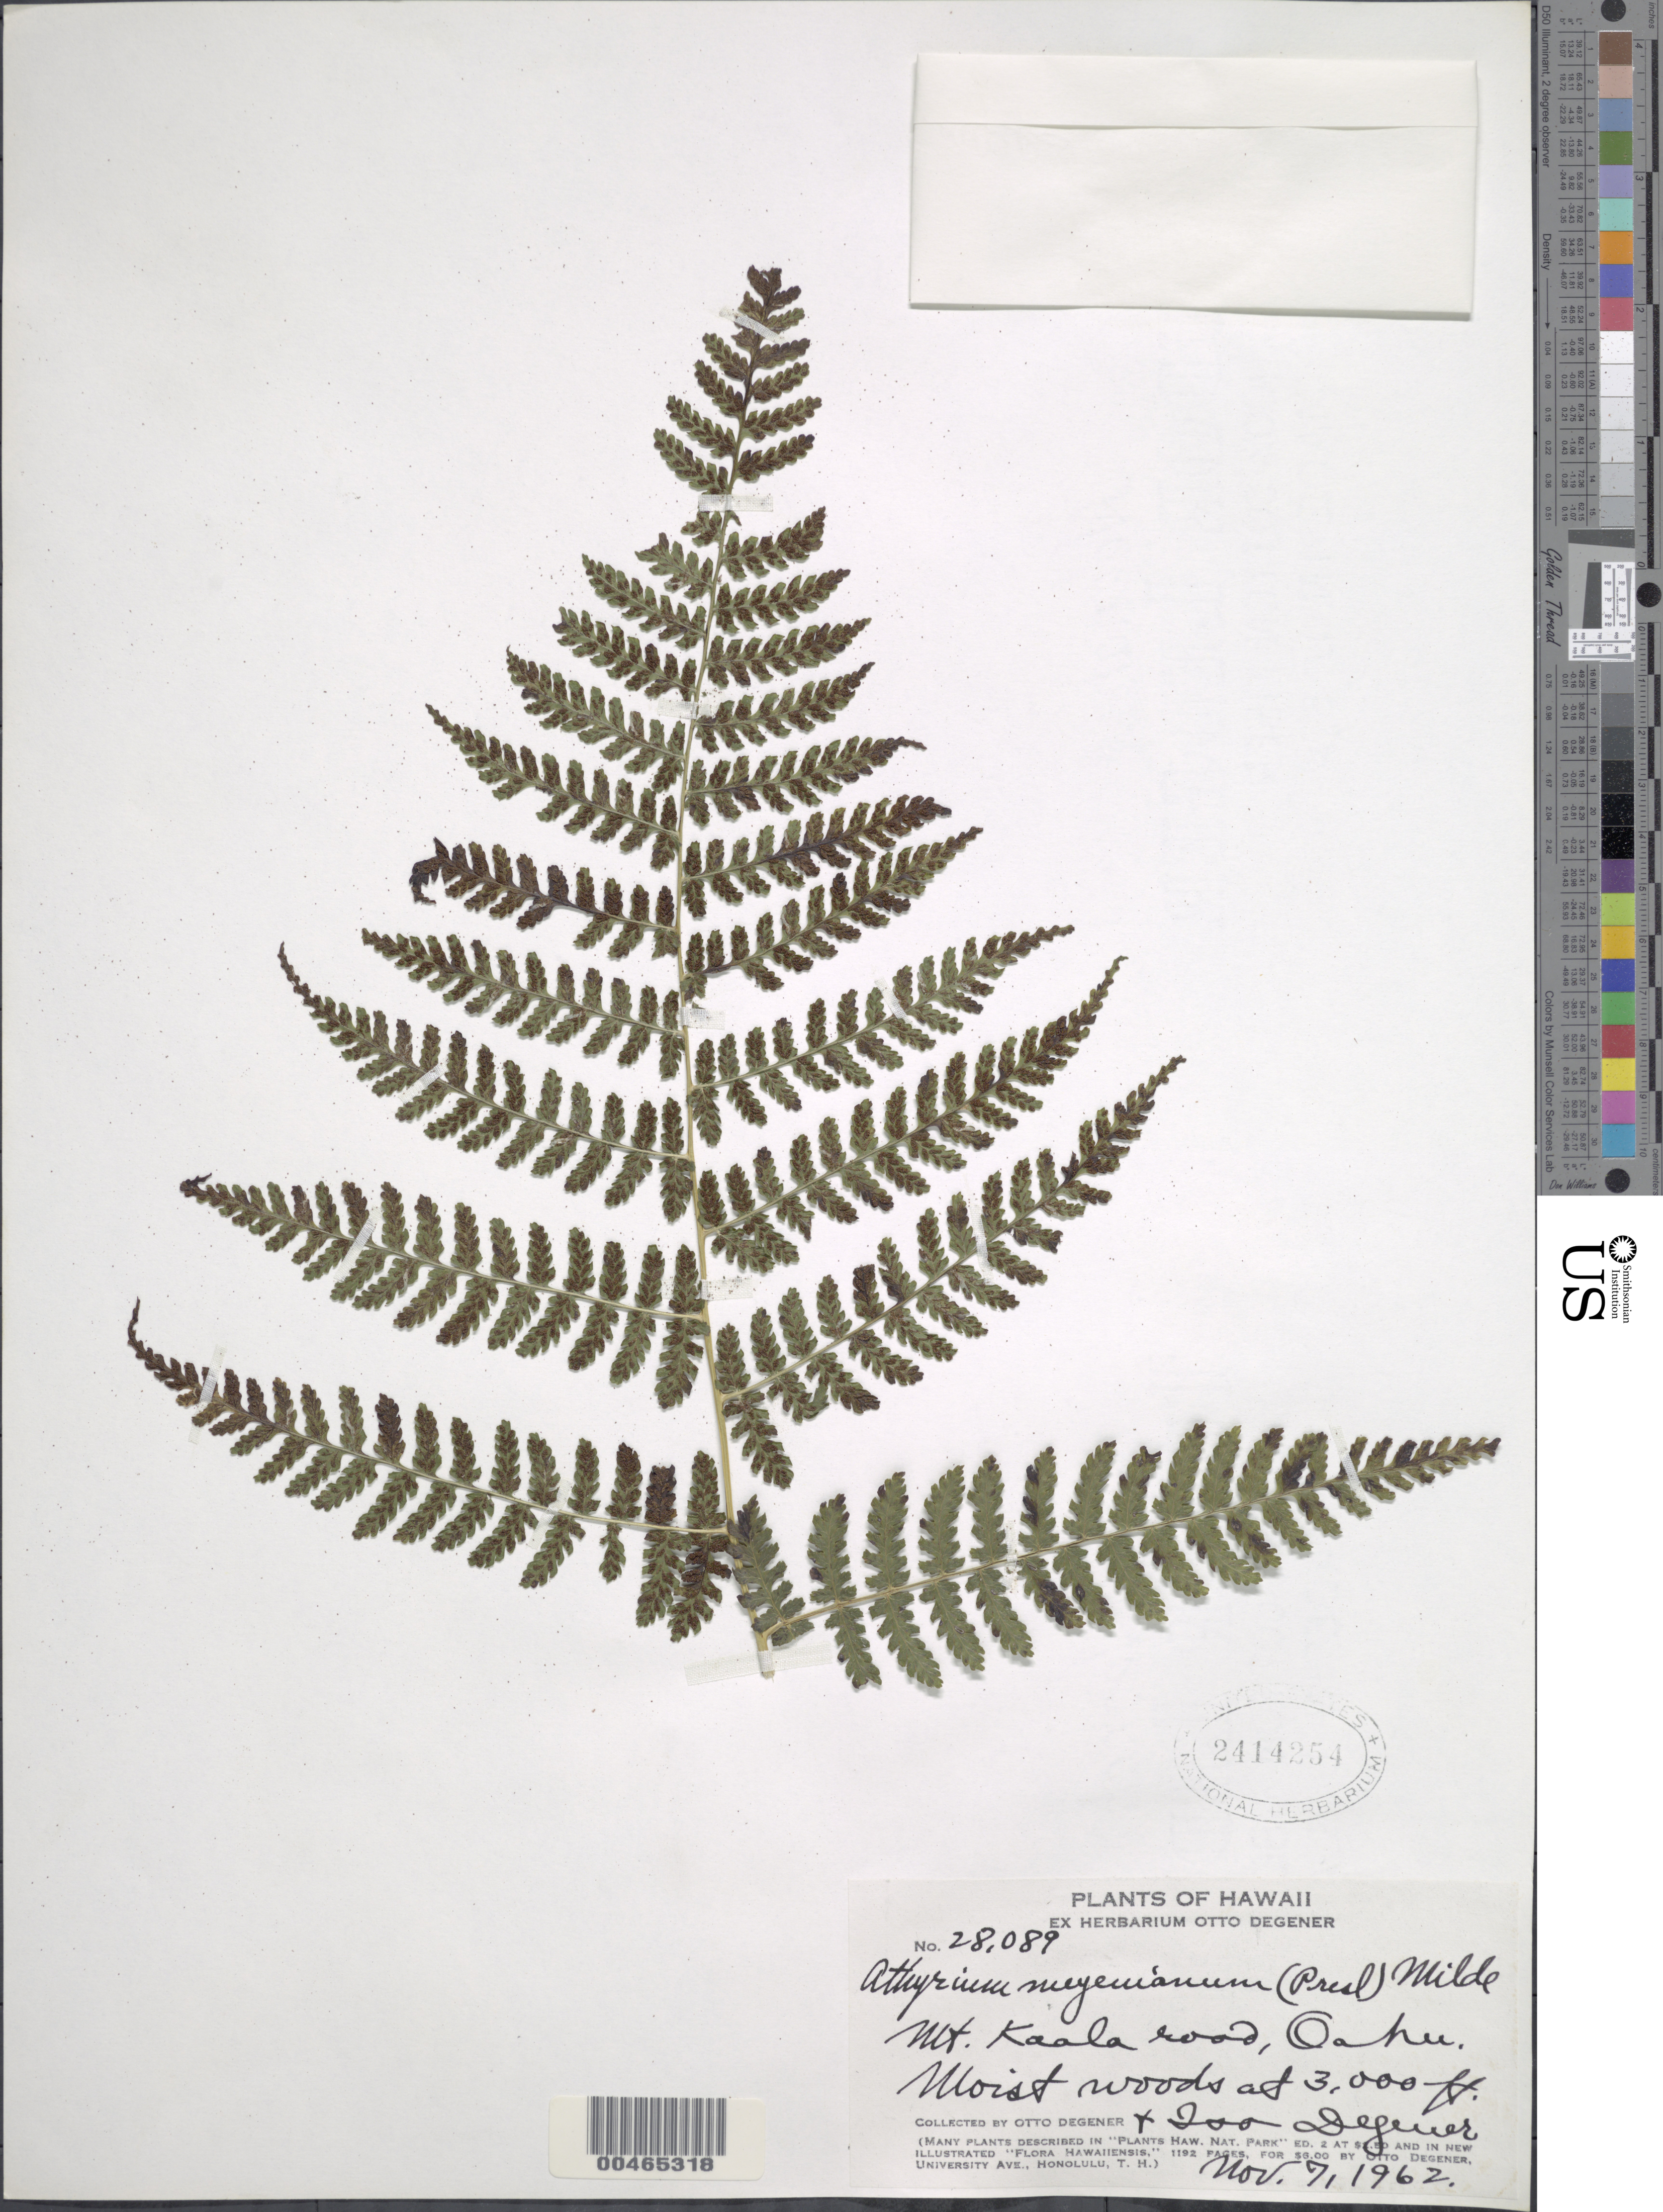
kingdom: Plantae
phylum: Tracheophyta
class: Polypodiopsida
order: Polypodiales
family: Athyriaceae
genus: Diplazium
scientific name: Diplazium sandwichianum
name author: (C. Presl) Diels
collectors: O. Degener & I. Degener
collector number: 28089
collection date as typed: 7 Nov 1962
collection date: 1962-11-07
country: United States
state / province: Hawaii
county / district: Honolulu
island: Oahu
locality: Mount Kaala Road, Oahu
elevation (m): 914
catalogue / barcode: US 2414254